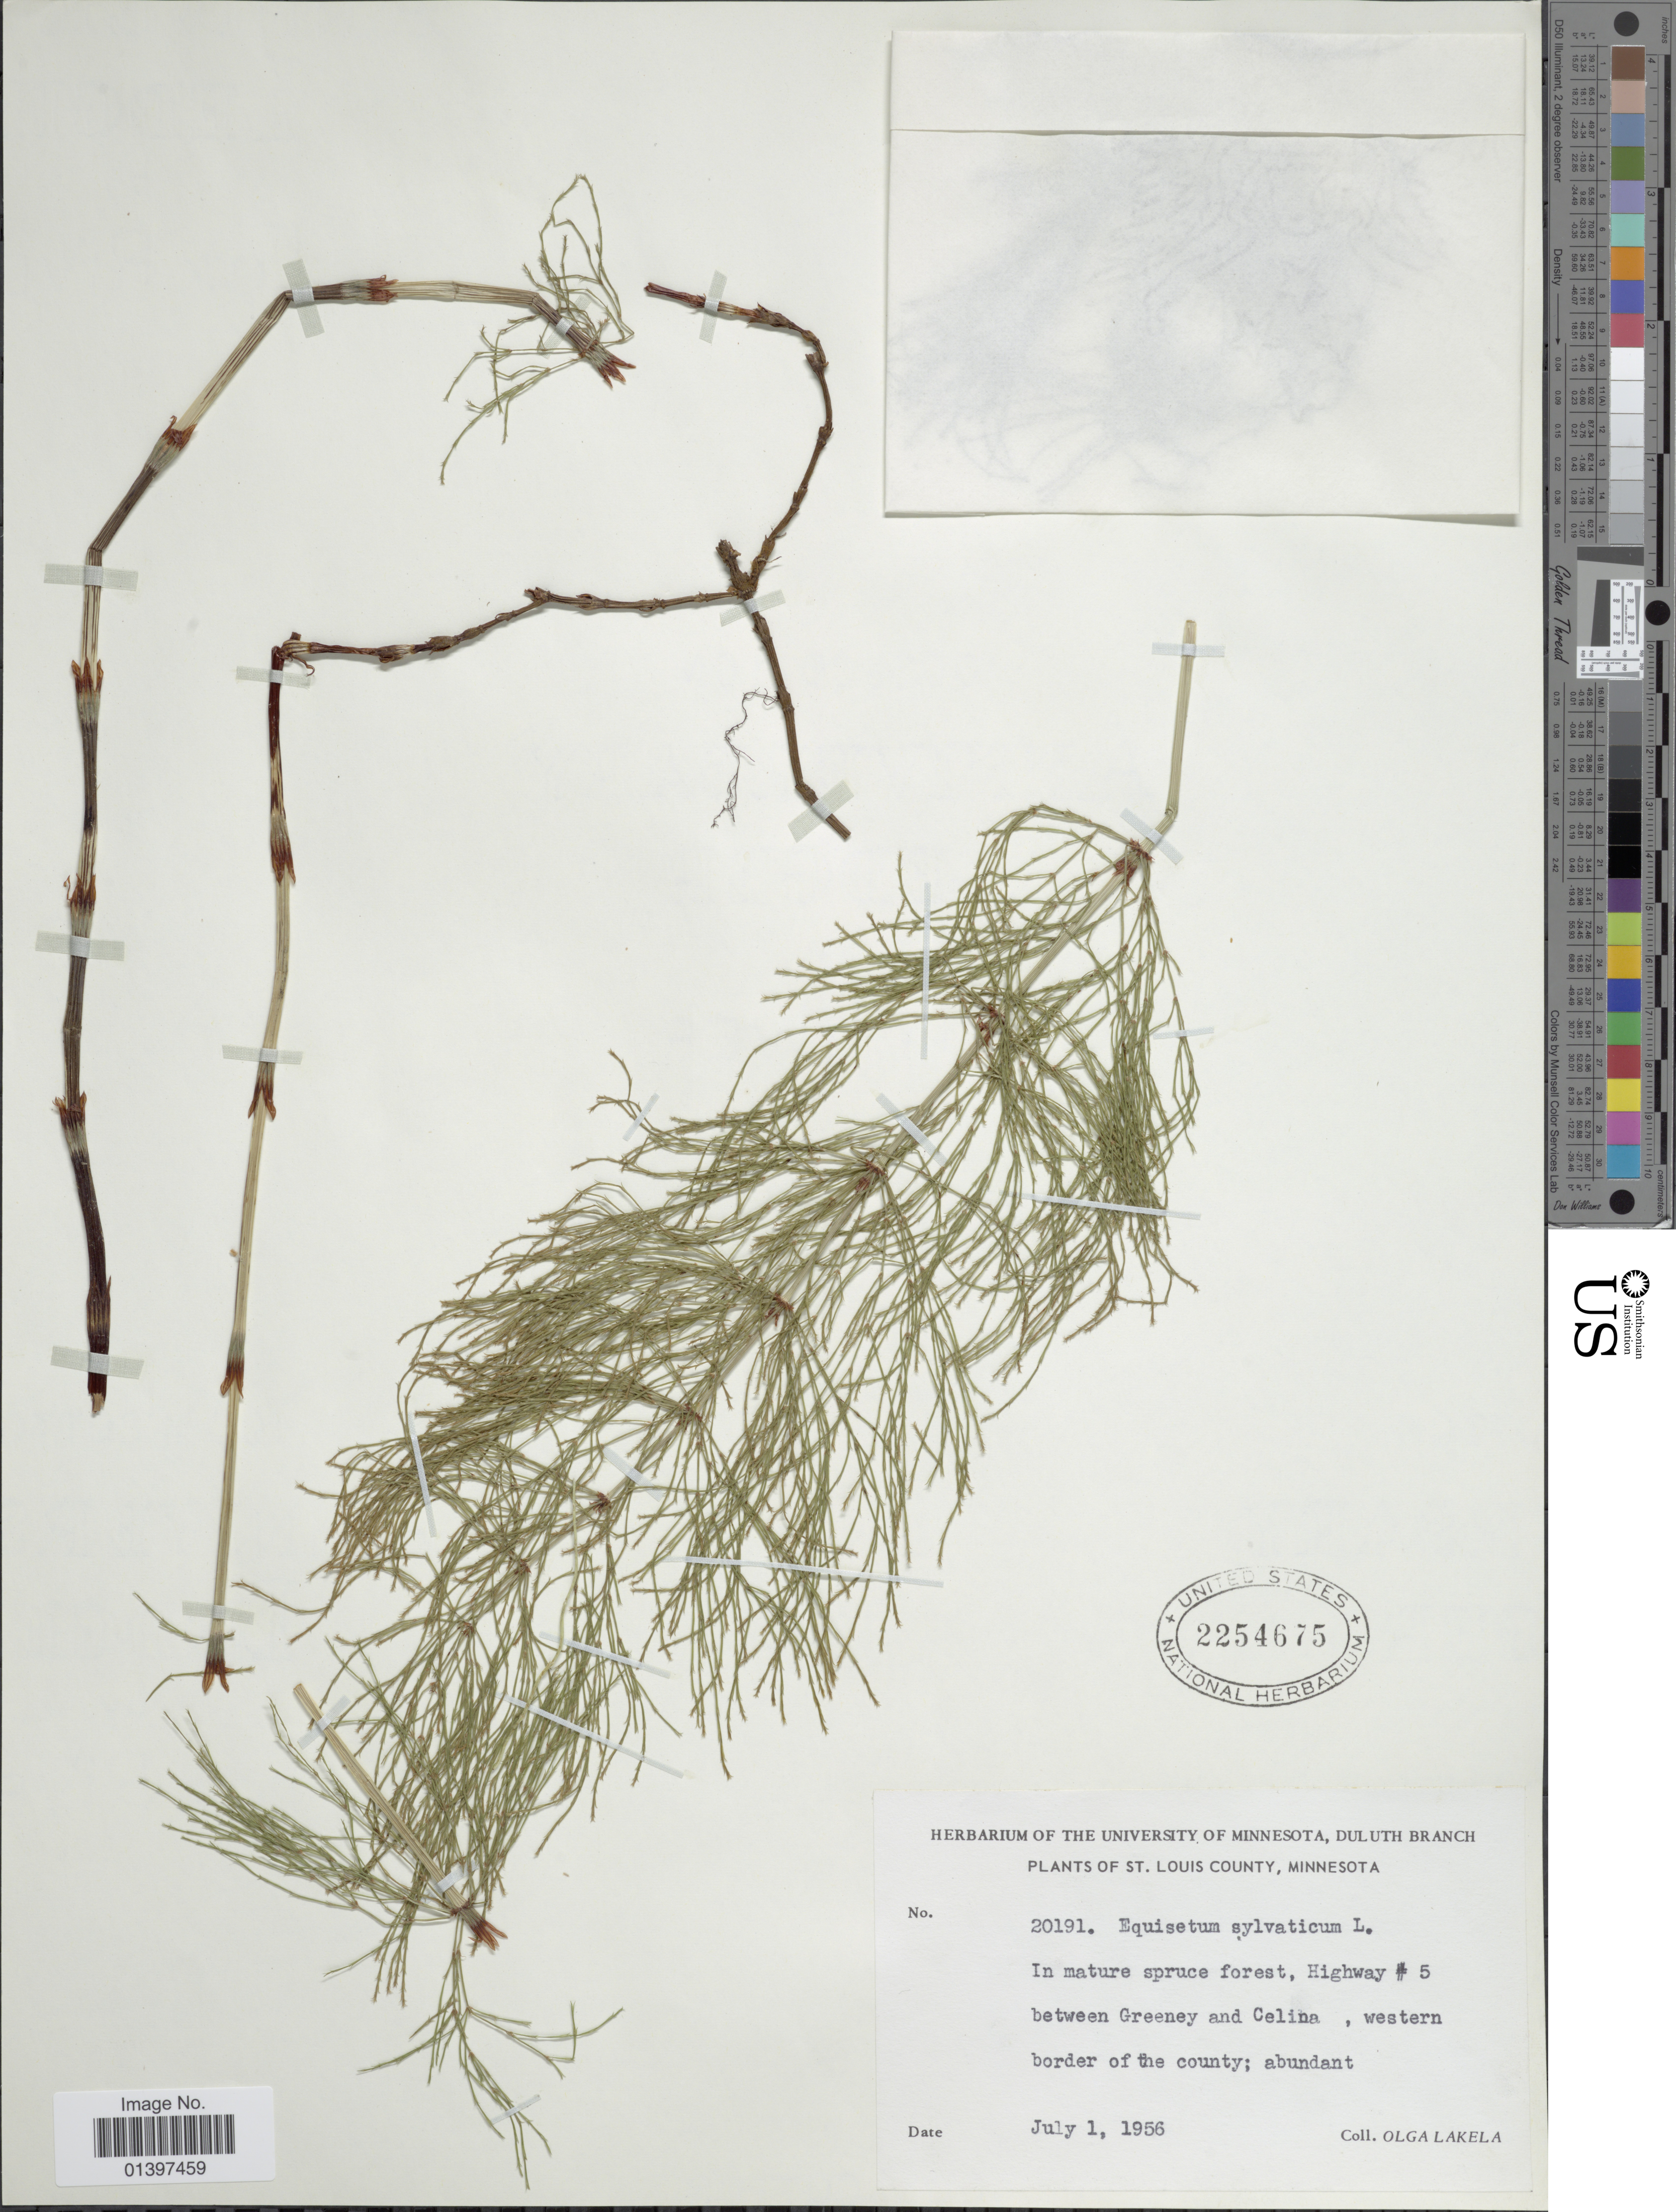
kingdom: Plantae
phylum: Tracheophyta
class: Polypodiopsida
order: Equisetales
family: Equisetaceae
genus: Equisetum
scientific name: Equisetum sylvaticum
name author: L.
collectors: O. K. Lakela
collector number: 20191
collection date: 1956-07-01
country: United States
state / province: Minnesota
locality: St. Louis County, Minnesota, in mature spruce forest, Highway #5, between Greeney and Celina, western border of the county; abundant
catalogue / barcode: US 2254675